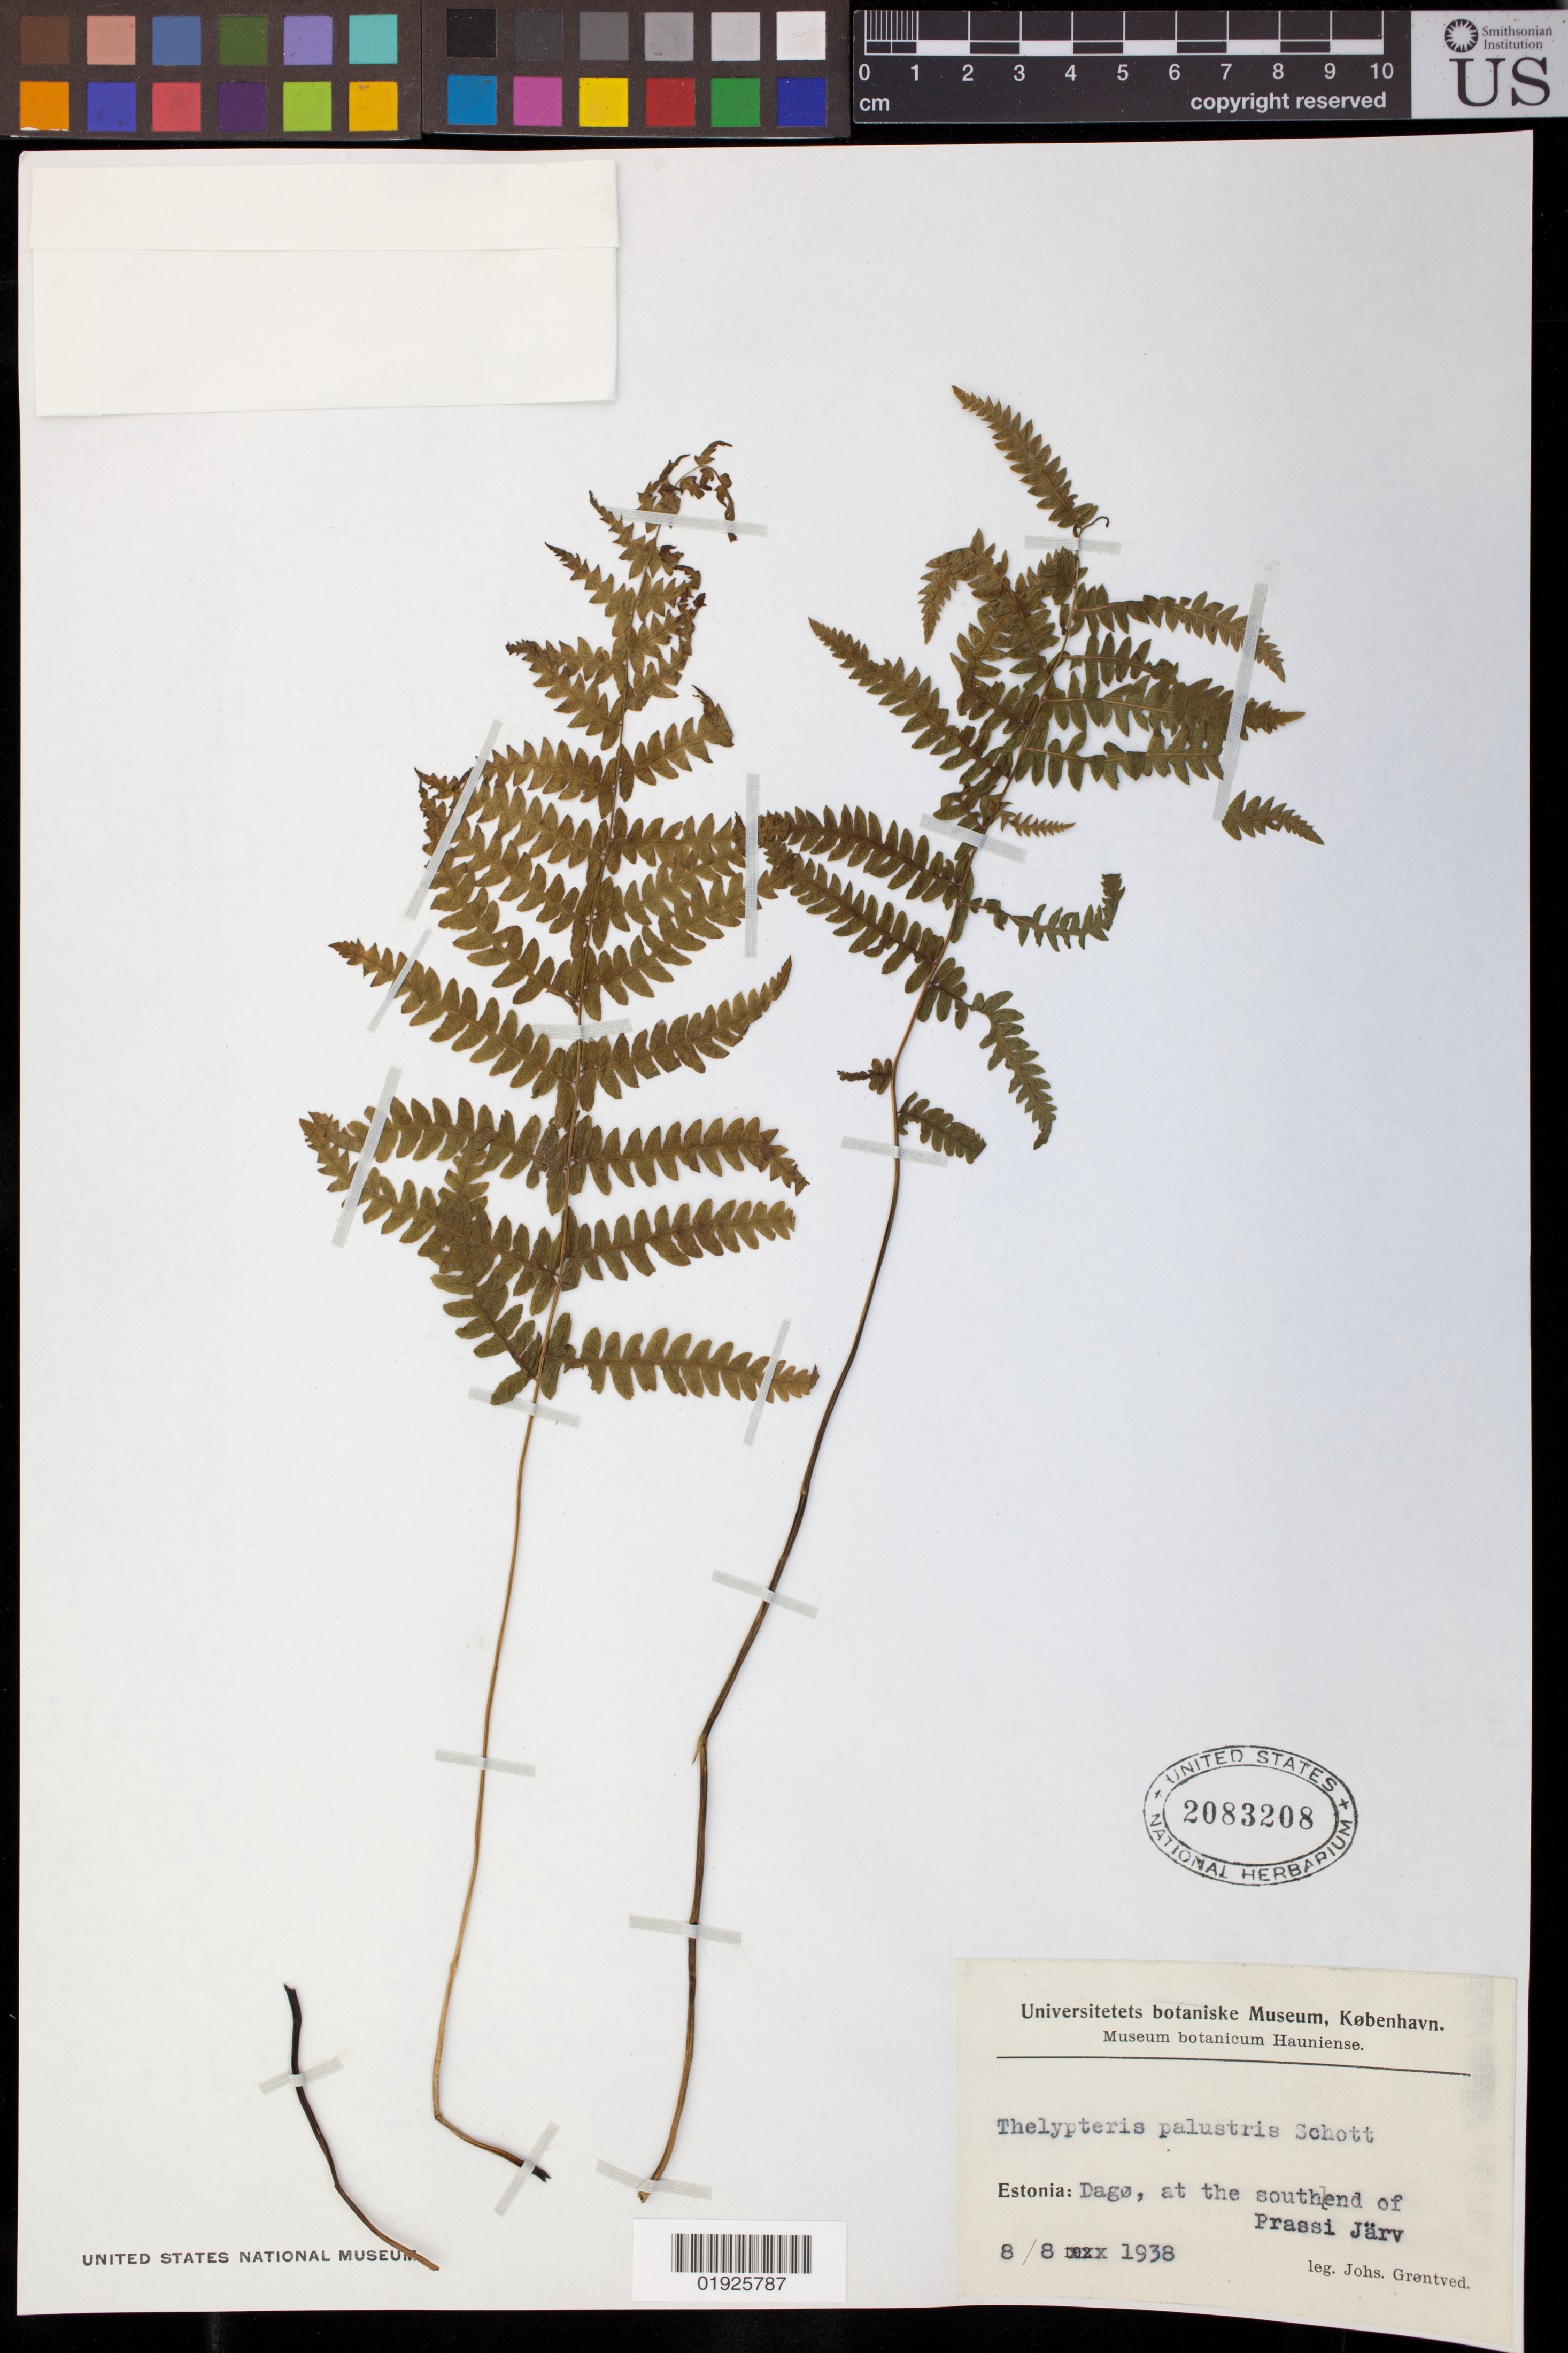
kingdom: Plantae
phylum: Tracheophyta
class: Polypodiopsida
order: Polypodiales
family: Thelypteridaceae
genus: Thelypteris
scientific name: Thelypteris palustris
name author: (Salisb.) Schott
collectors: J. Grøntved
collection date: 1938-08-08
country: Estonia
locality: Dago, at the south end of Prassi Jarv.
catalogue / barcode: US 2083208